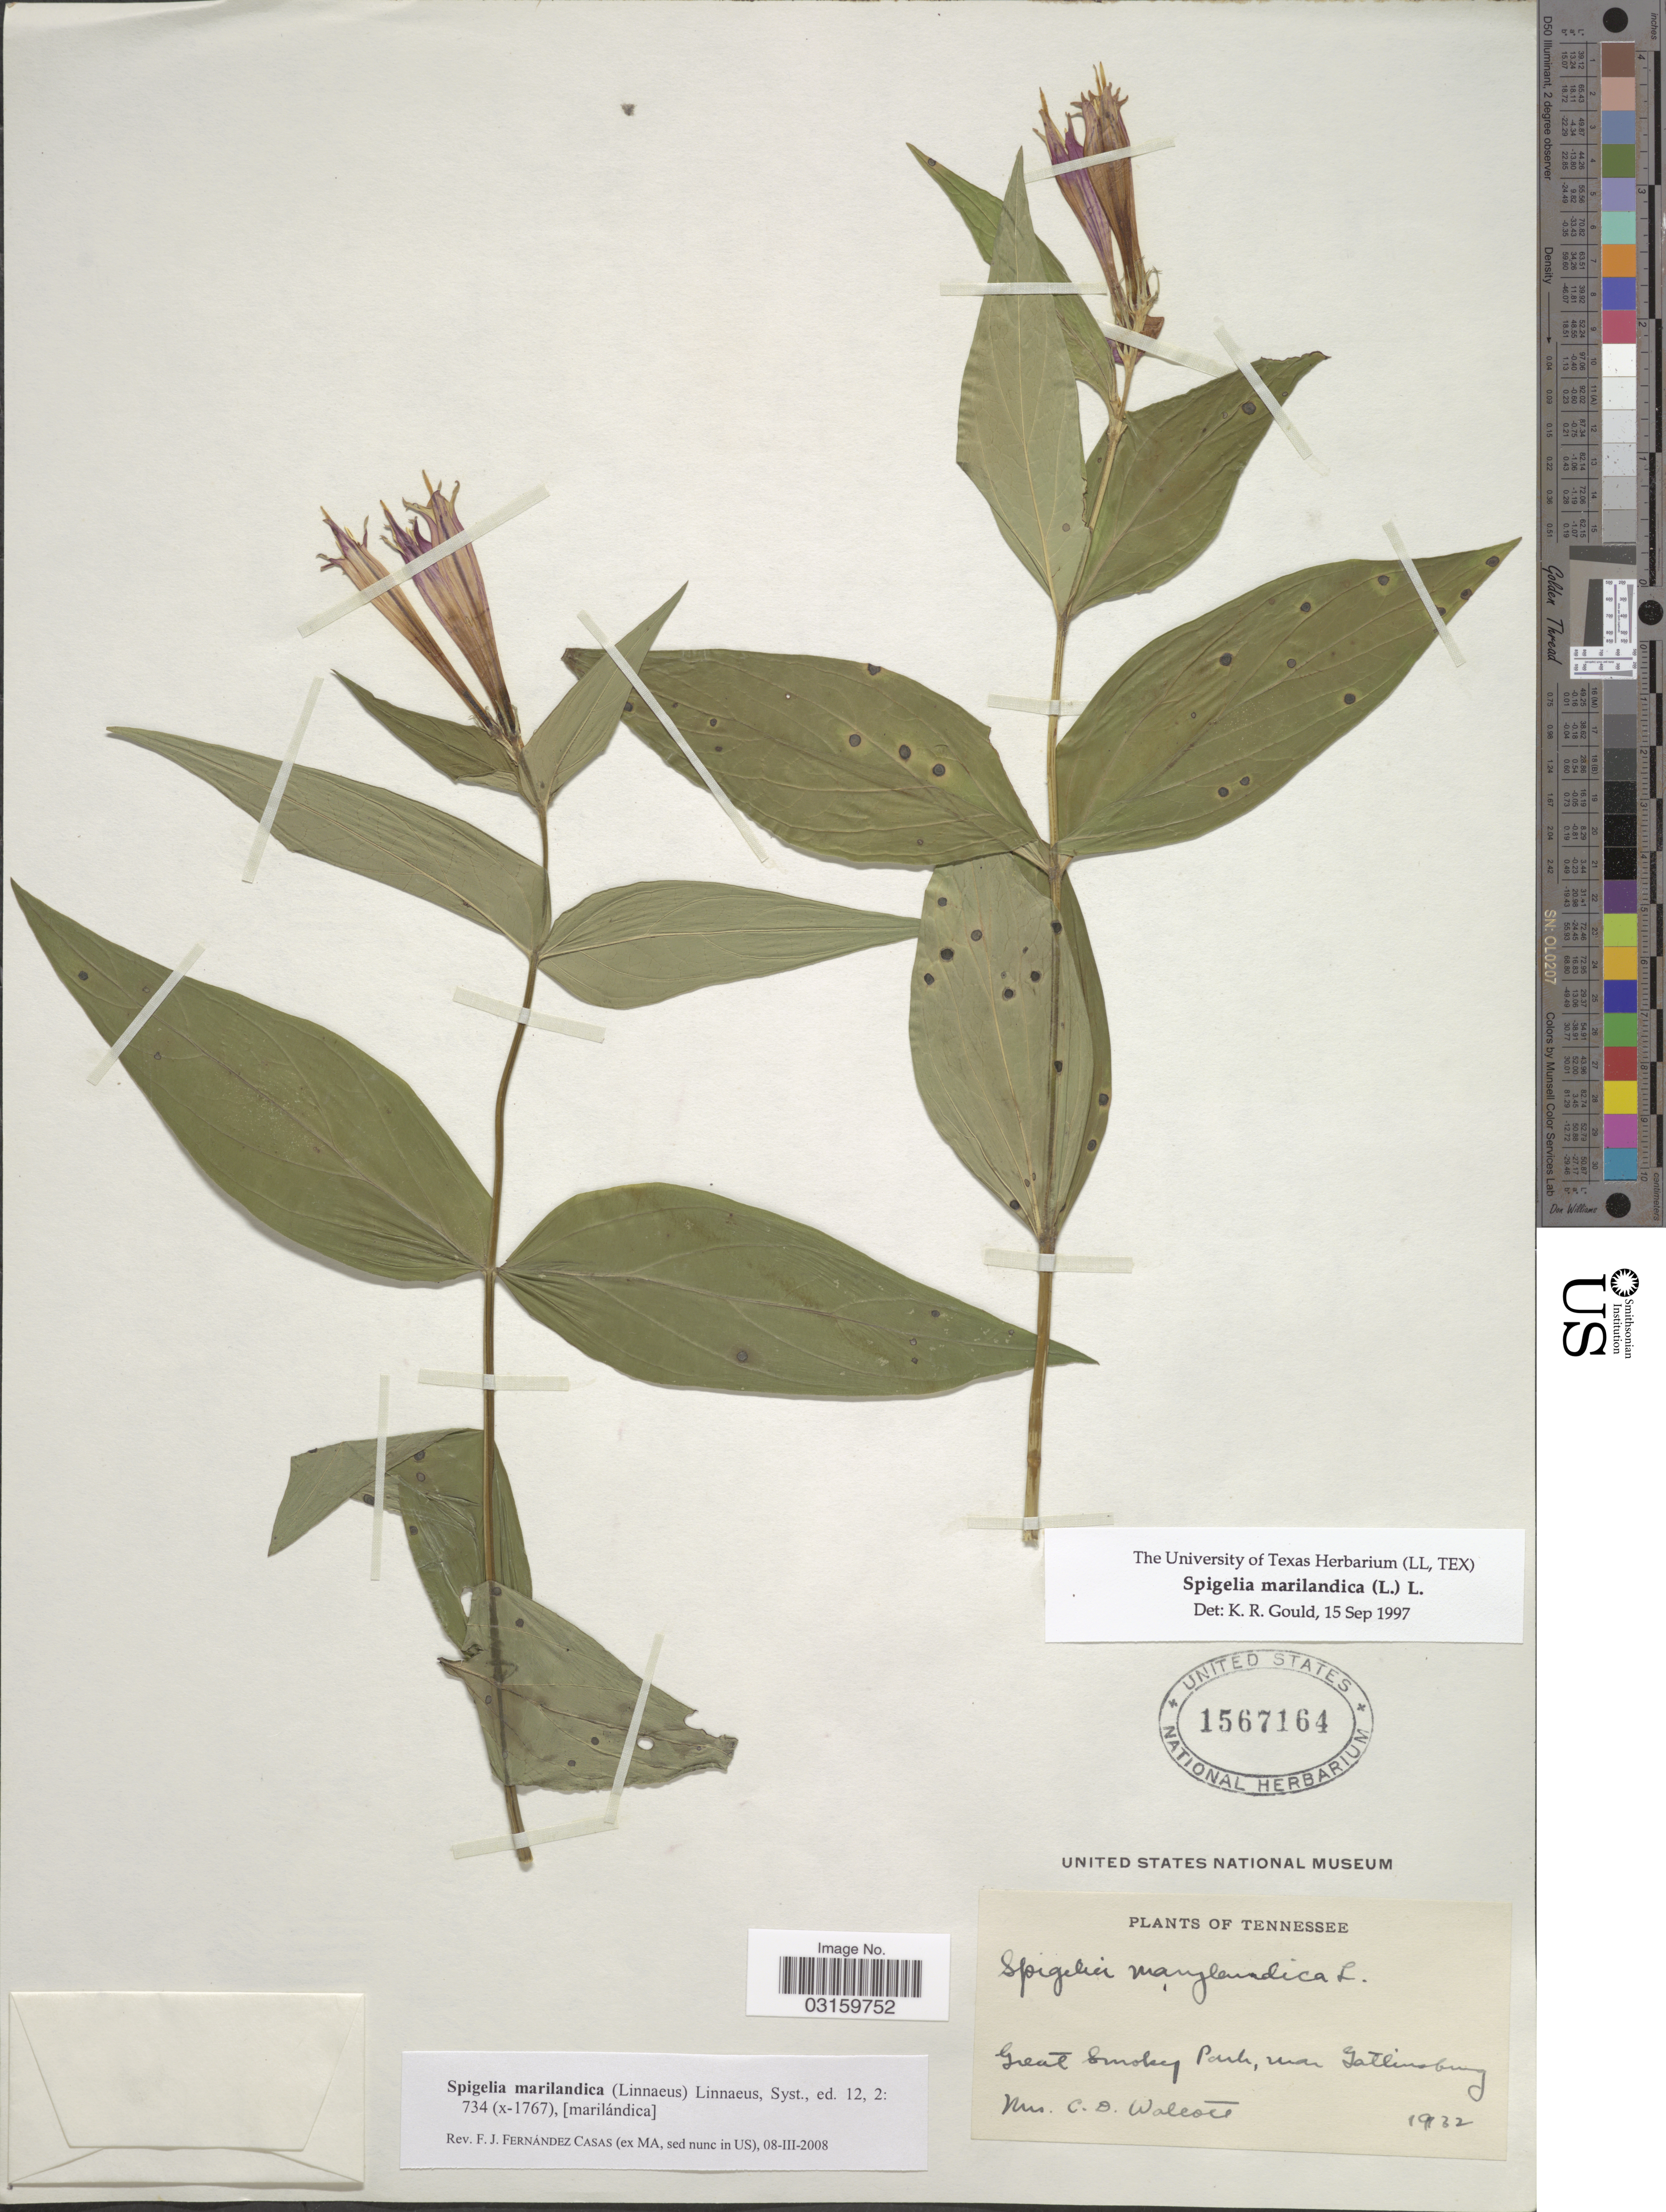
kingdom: Plantae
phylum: Tracheophyta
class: Magnoliopsida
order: Gentianales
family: Loganiaceae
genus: Spigelia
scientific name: Spigelia marilandica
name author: (L.) L.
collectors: C. Walcott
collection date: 1932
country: United States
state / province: Tennessee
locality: Great Smoky Park, near Gatlinsburg.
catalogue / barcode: US 1567164